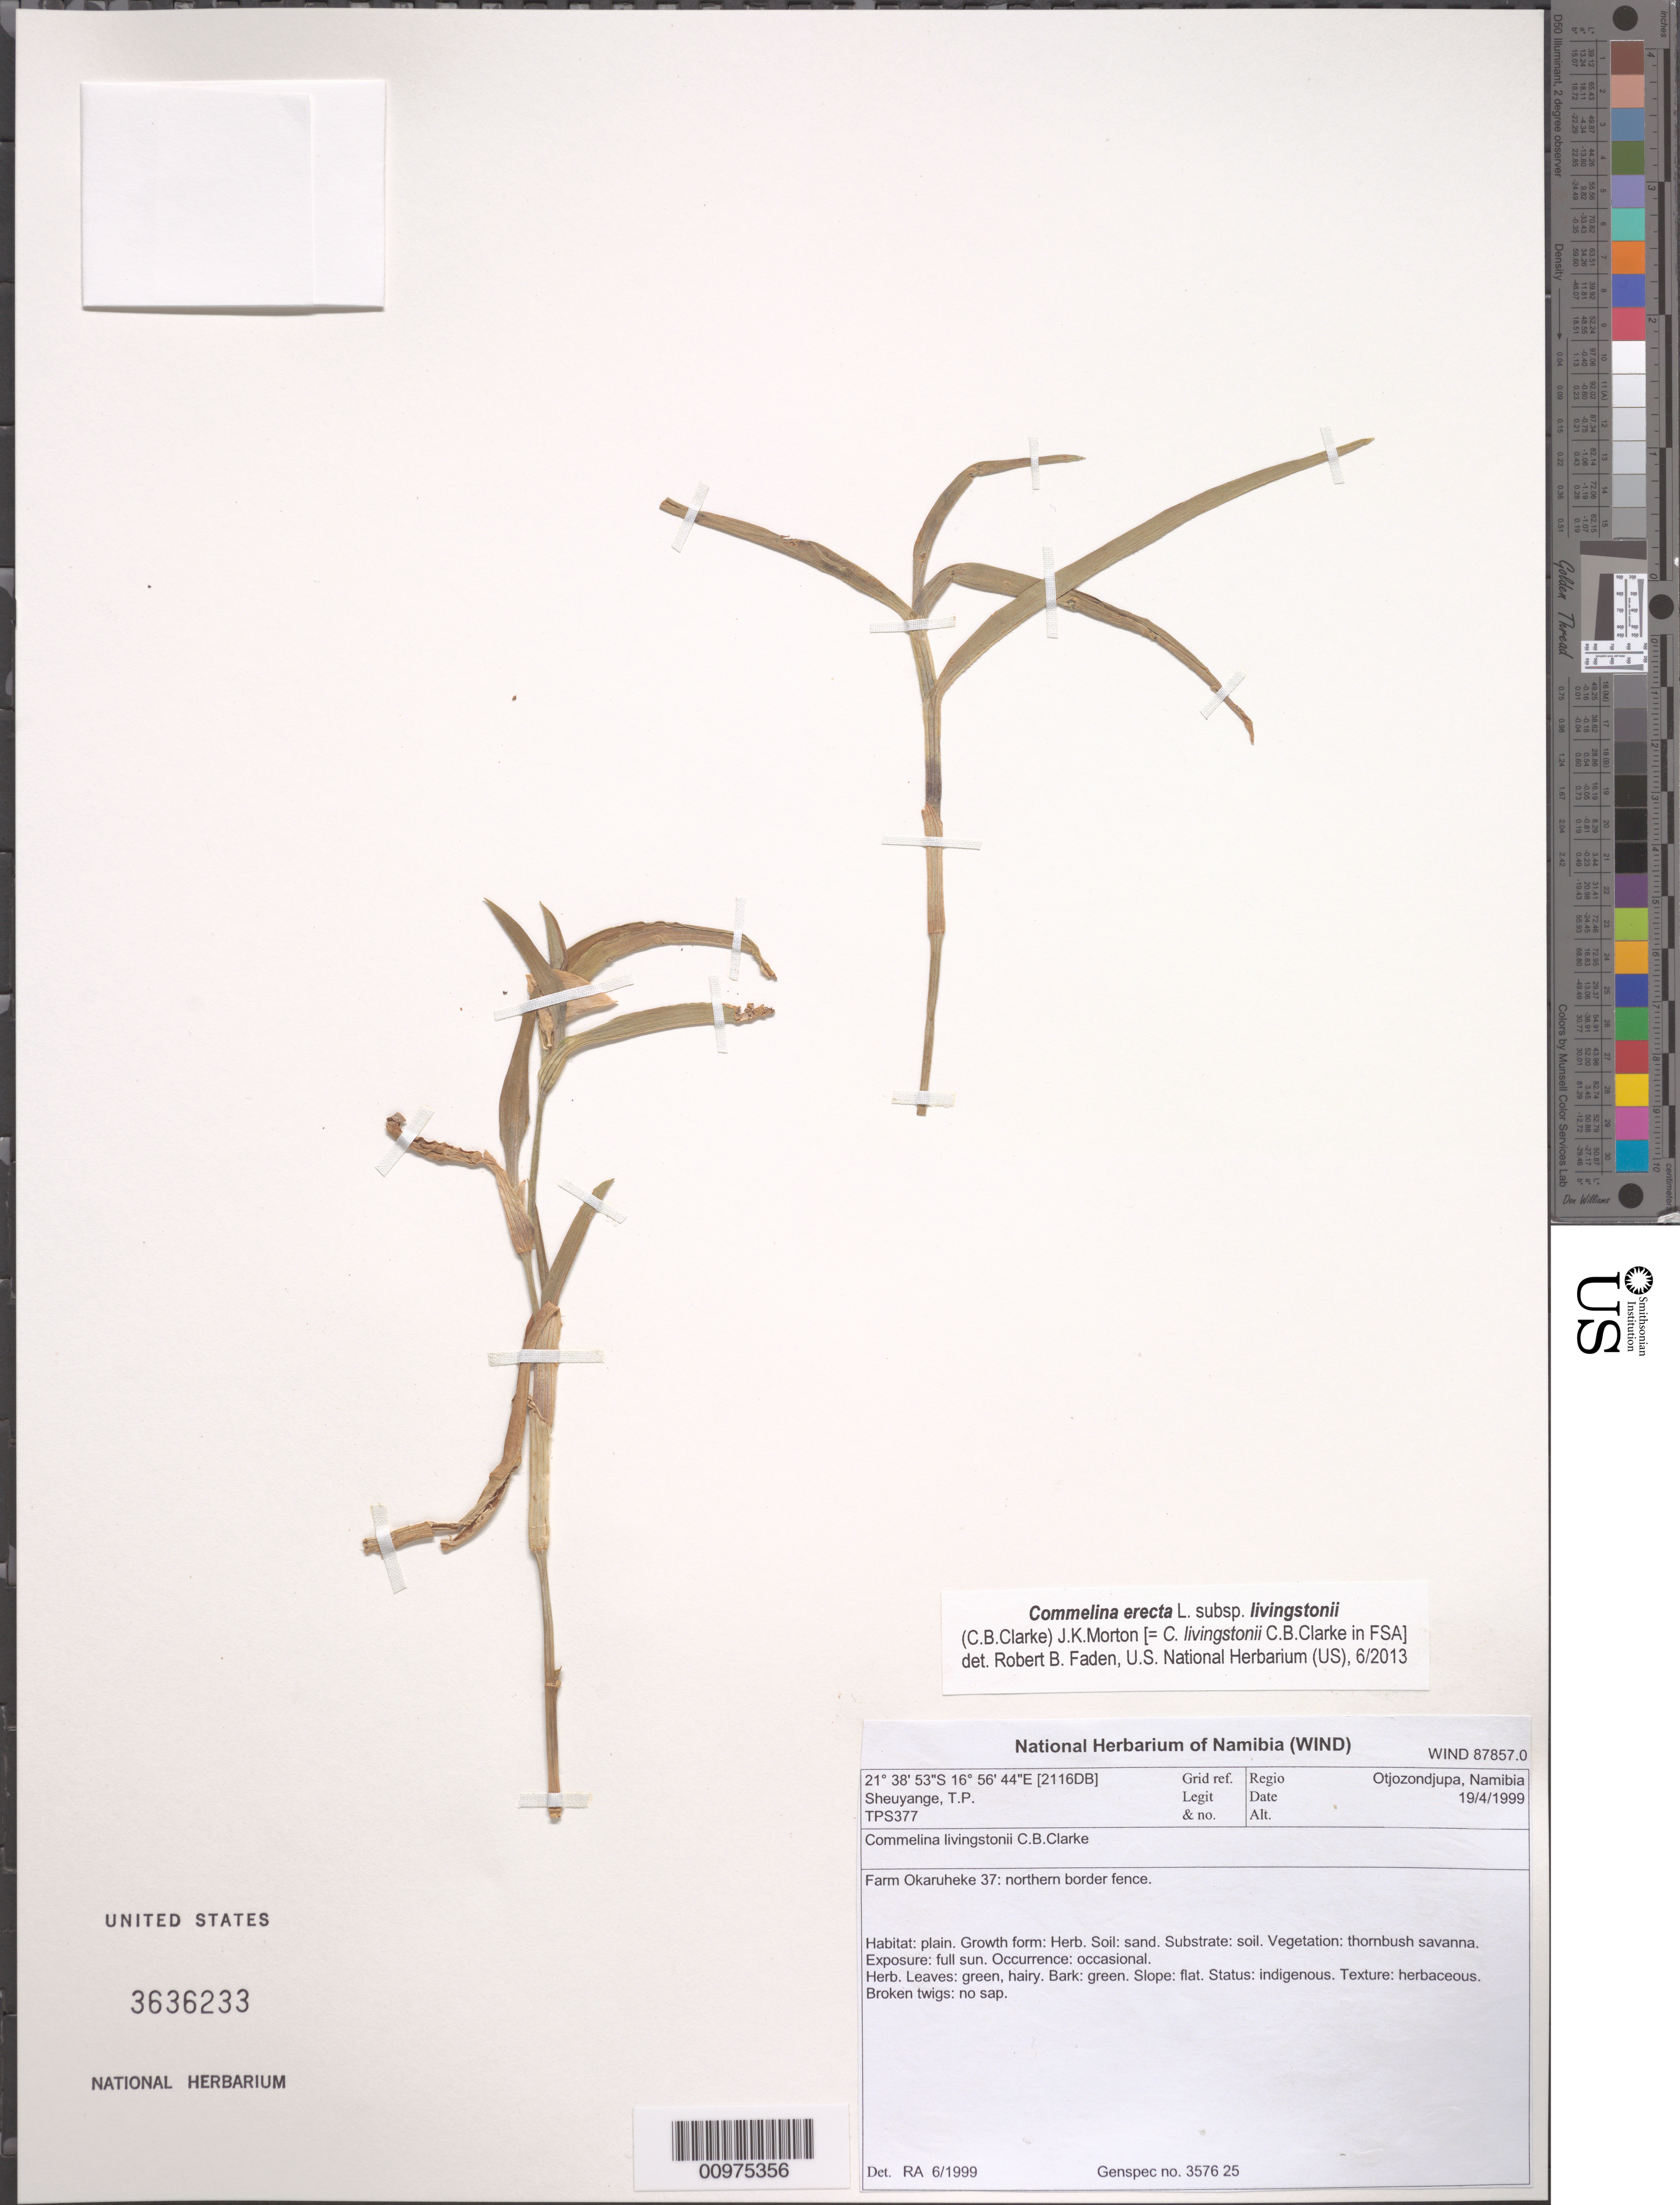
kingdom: Plantae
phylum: Tracheophyta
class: Liliopsida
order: Commelinales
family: Commelinaceae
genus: Commelina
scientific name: Commelina erecta subsp. livingstonii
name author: (C.B. Clarke) J.K. Morton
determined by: Faden, Robert B., (US), Smithsonian Institution - National Museum of Natural History (UNITED STATES)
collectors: T. Sheuyange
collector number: TPS377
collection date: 1999-04-19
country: Namibia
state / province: Otjozondjupa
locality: Farm Okaruheke 37: northern border fence.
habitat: Habitat: plain. Soil: sand. Vegetation: thornbush savanna. Exposure: full sun.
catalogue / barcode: US 3636233